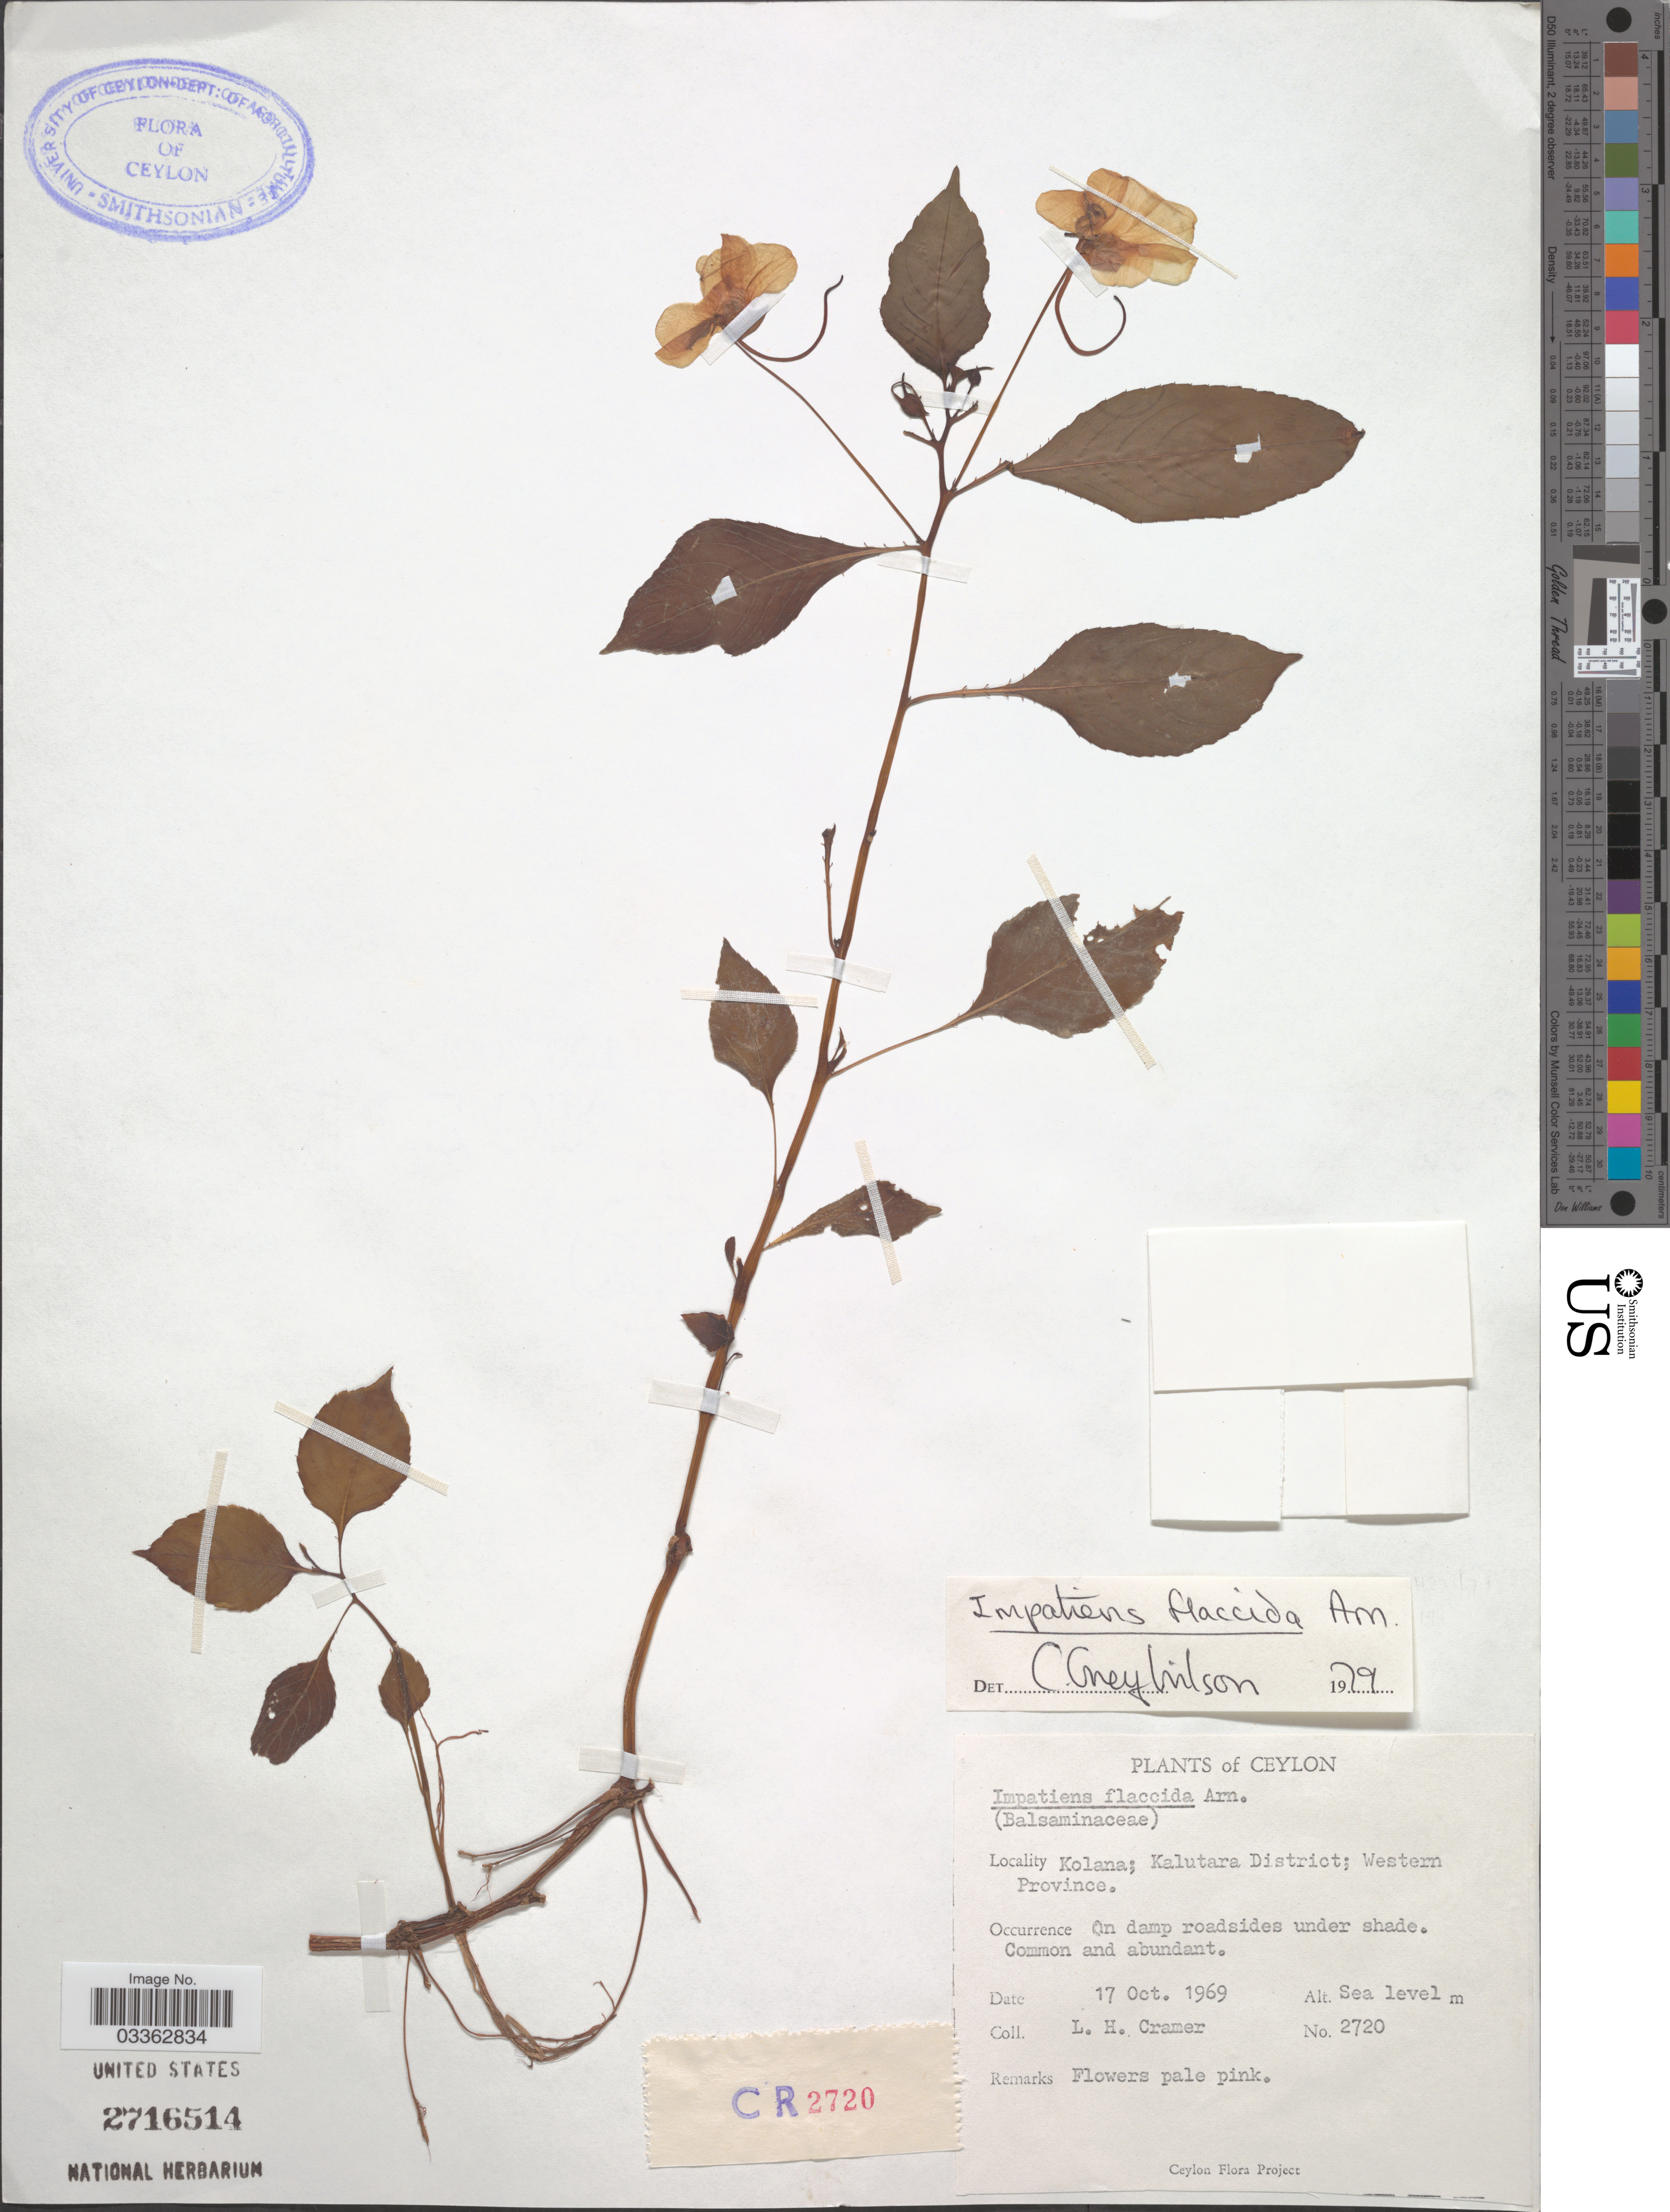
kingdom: Plantae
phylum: Tracheophyta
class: Magnoliopsida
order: Ericales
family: Balsaminaceae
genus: Impatiens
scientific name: Impatiens flaccida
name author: Arn.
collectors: L. H. Cramer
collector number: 2720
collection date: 1969-10-17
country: Sri Lanka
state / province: Western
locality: Ceylon. Kolana; Kalutara District.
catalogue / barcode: US 2716514